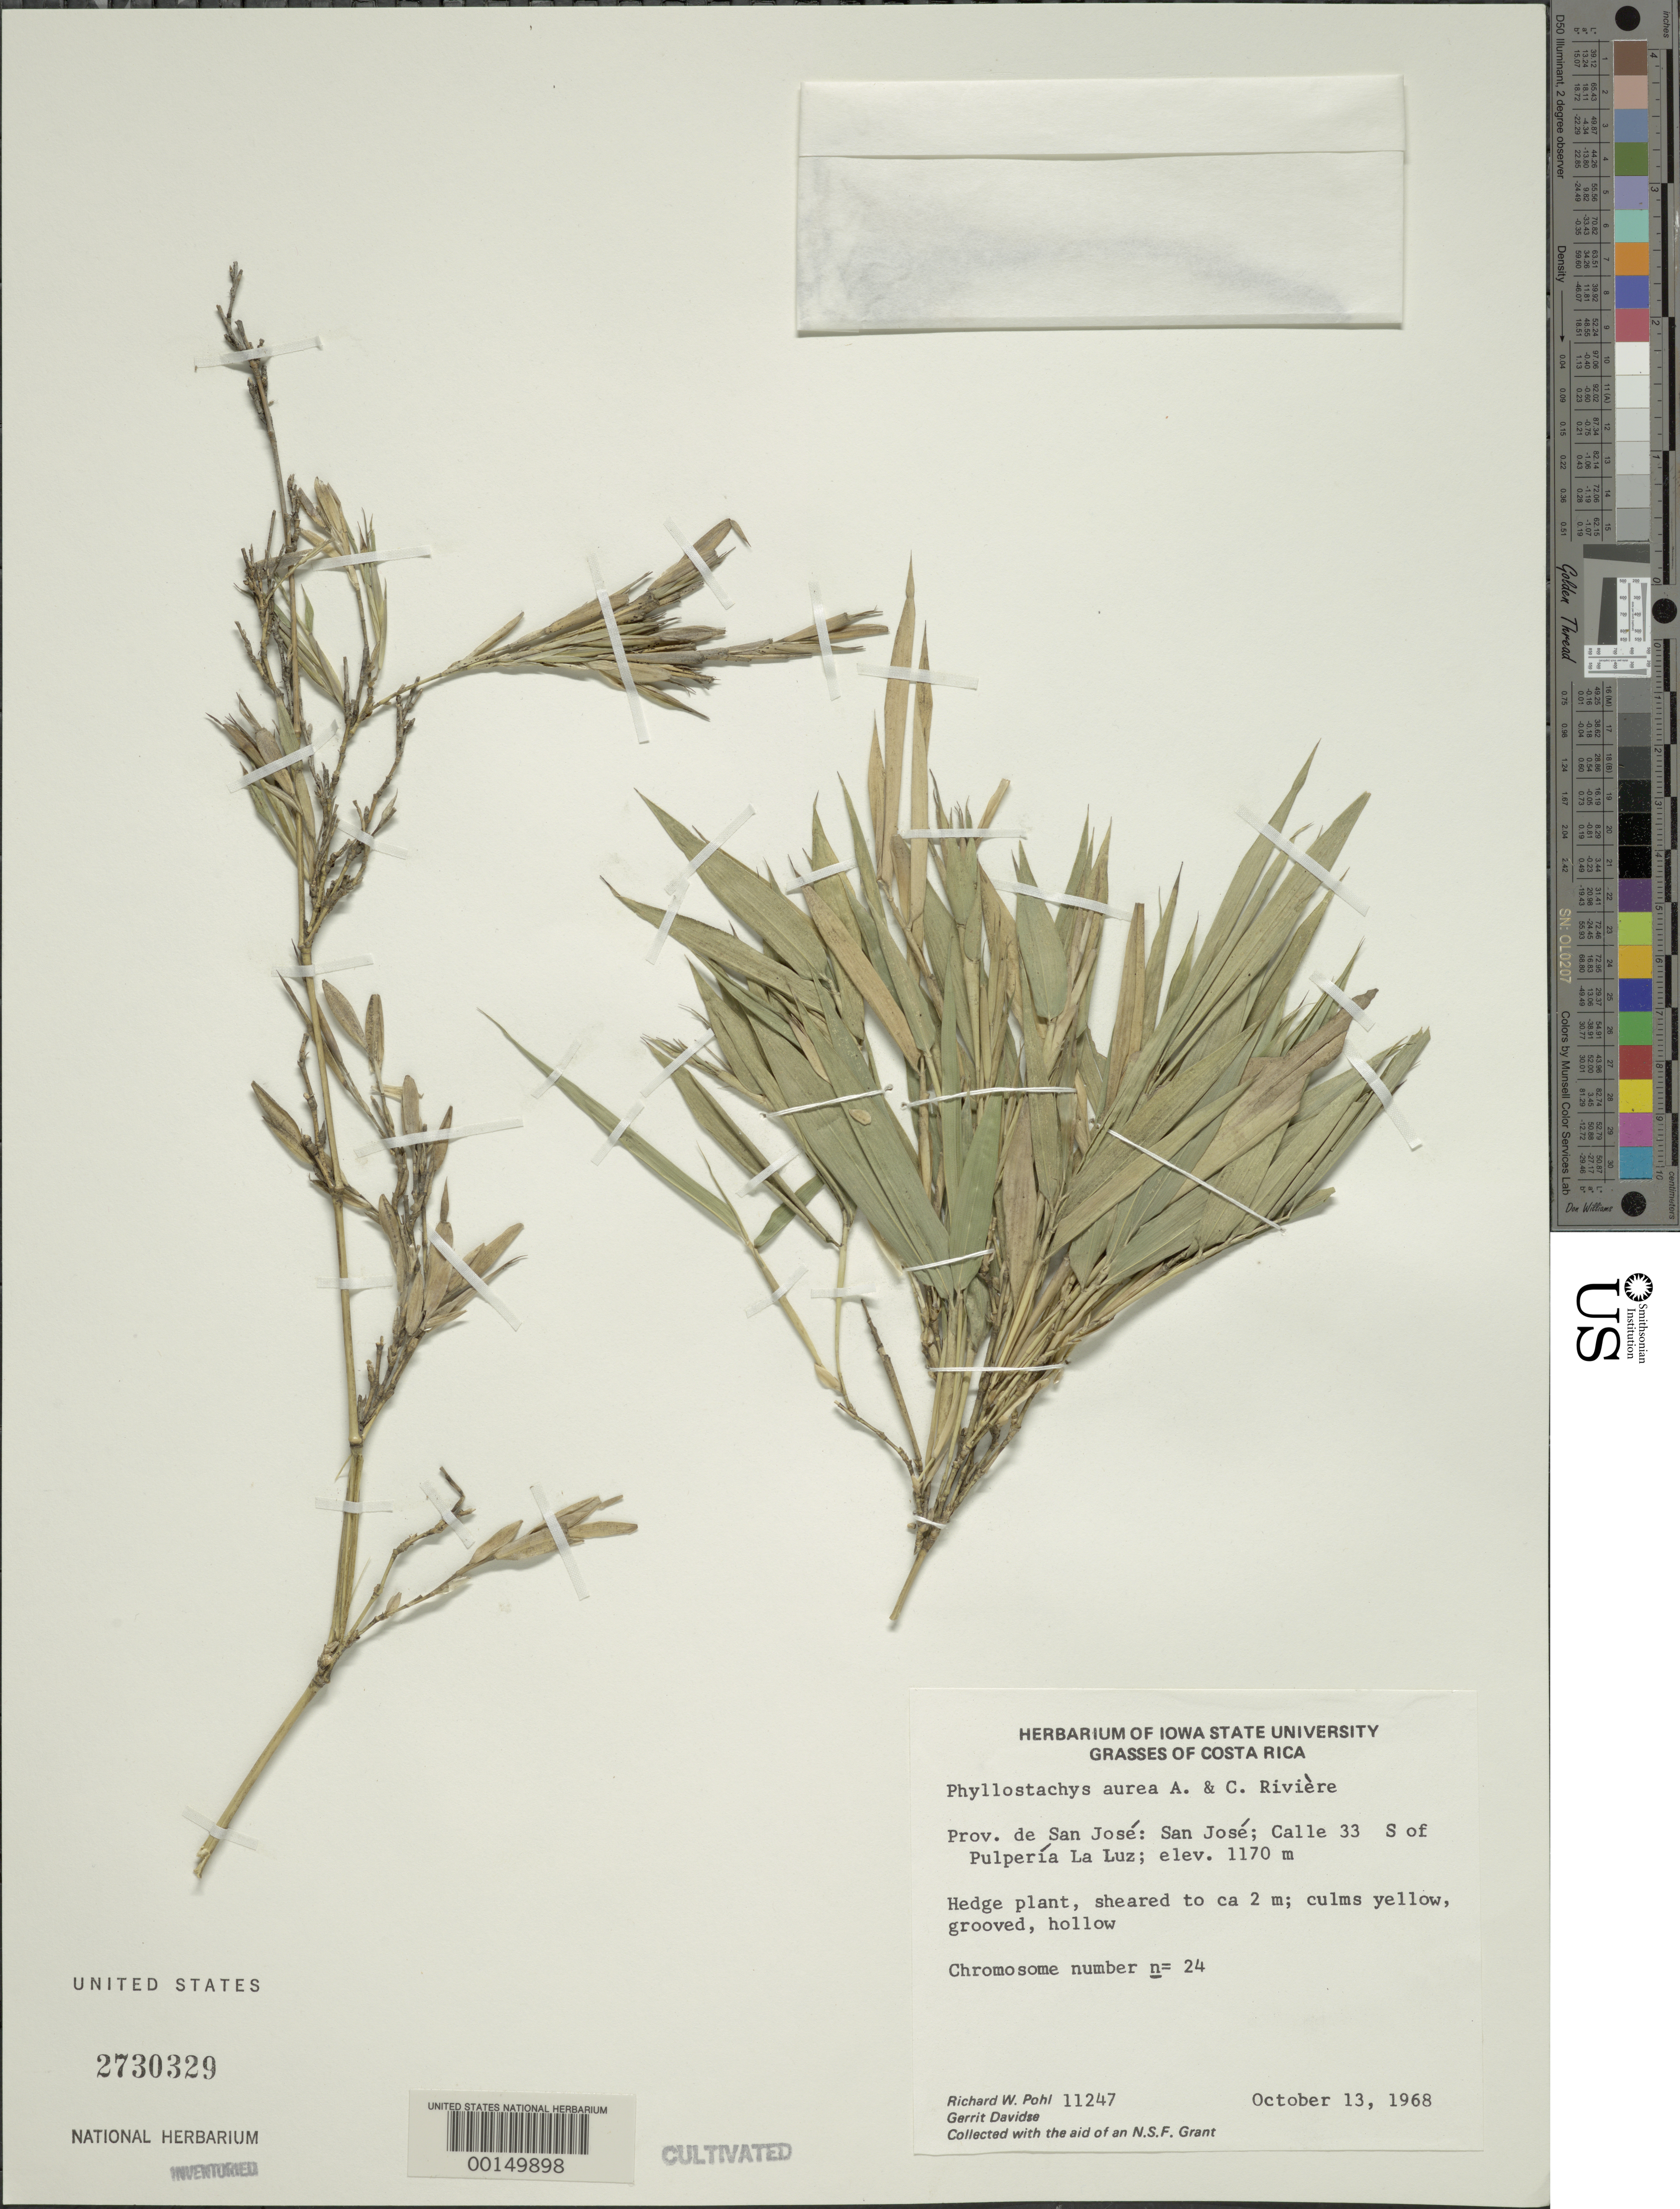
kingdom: Plantae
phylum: Tracheophyta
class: Liliopsida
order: Poales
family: Poaceae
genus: Phyllostachys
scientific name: Phyllostachys aurea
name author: Rivière & C. Rivière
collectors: R. W. Pohl & G. Davidse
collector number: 11247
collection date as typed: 13 Oct 1968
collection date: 1968-10-13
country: Costa Rica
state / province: San José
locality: San jose, s of pulperia la luz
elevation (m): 1170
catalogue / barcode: US 2730329